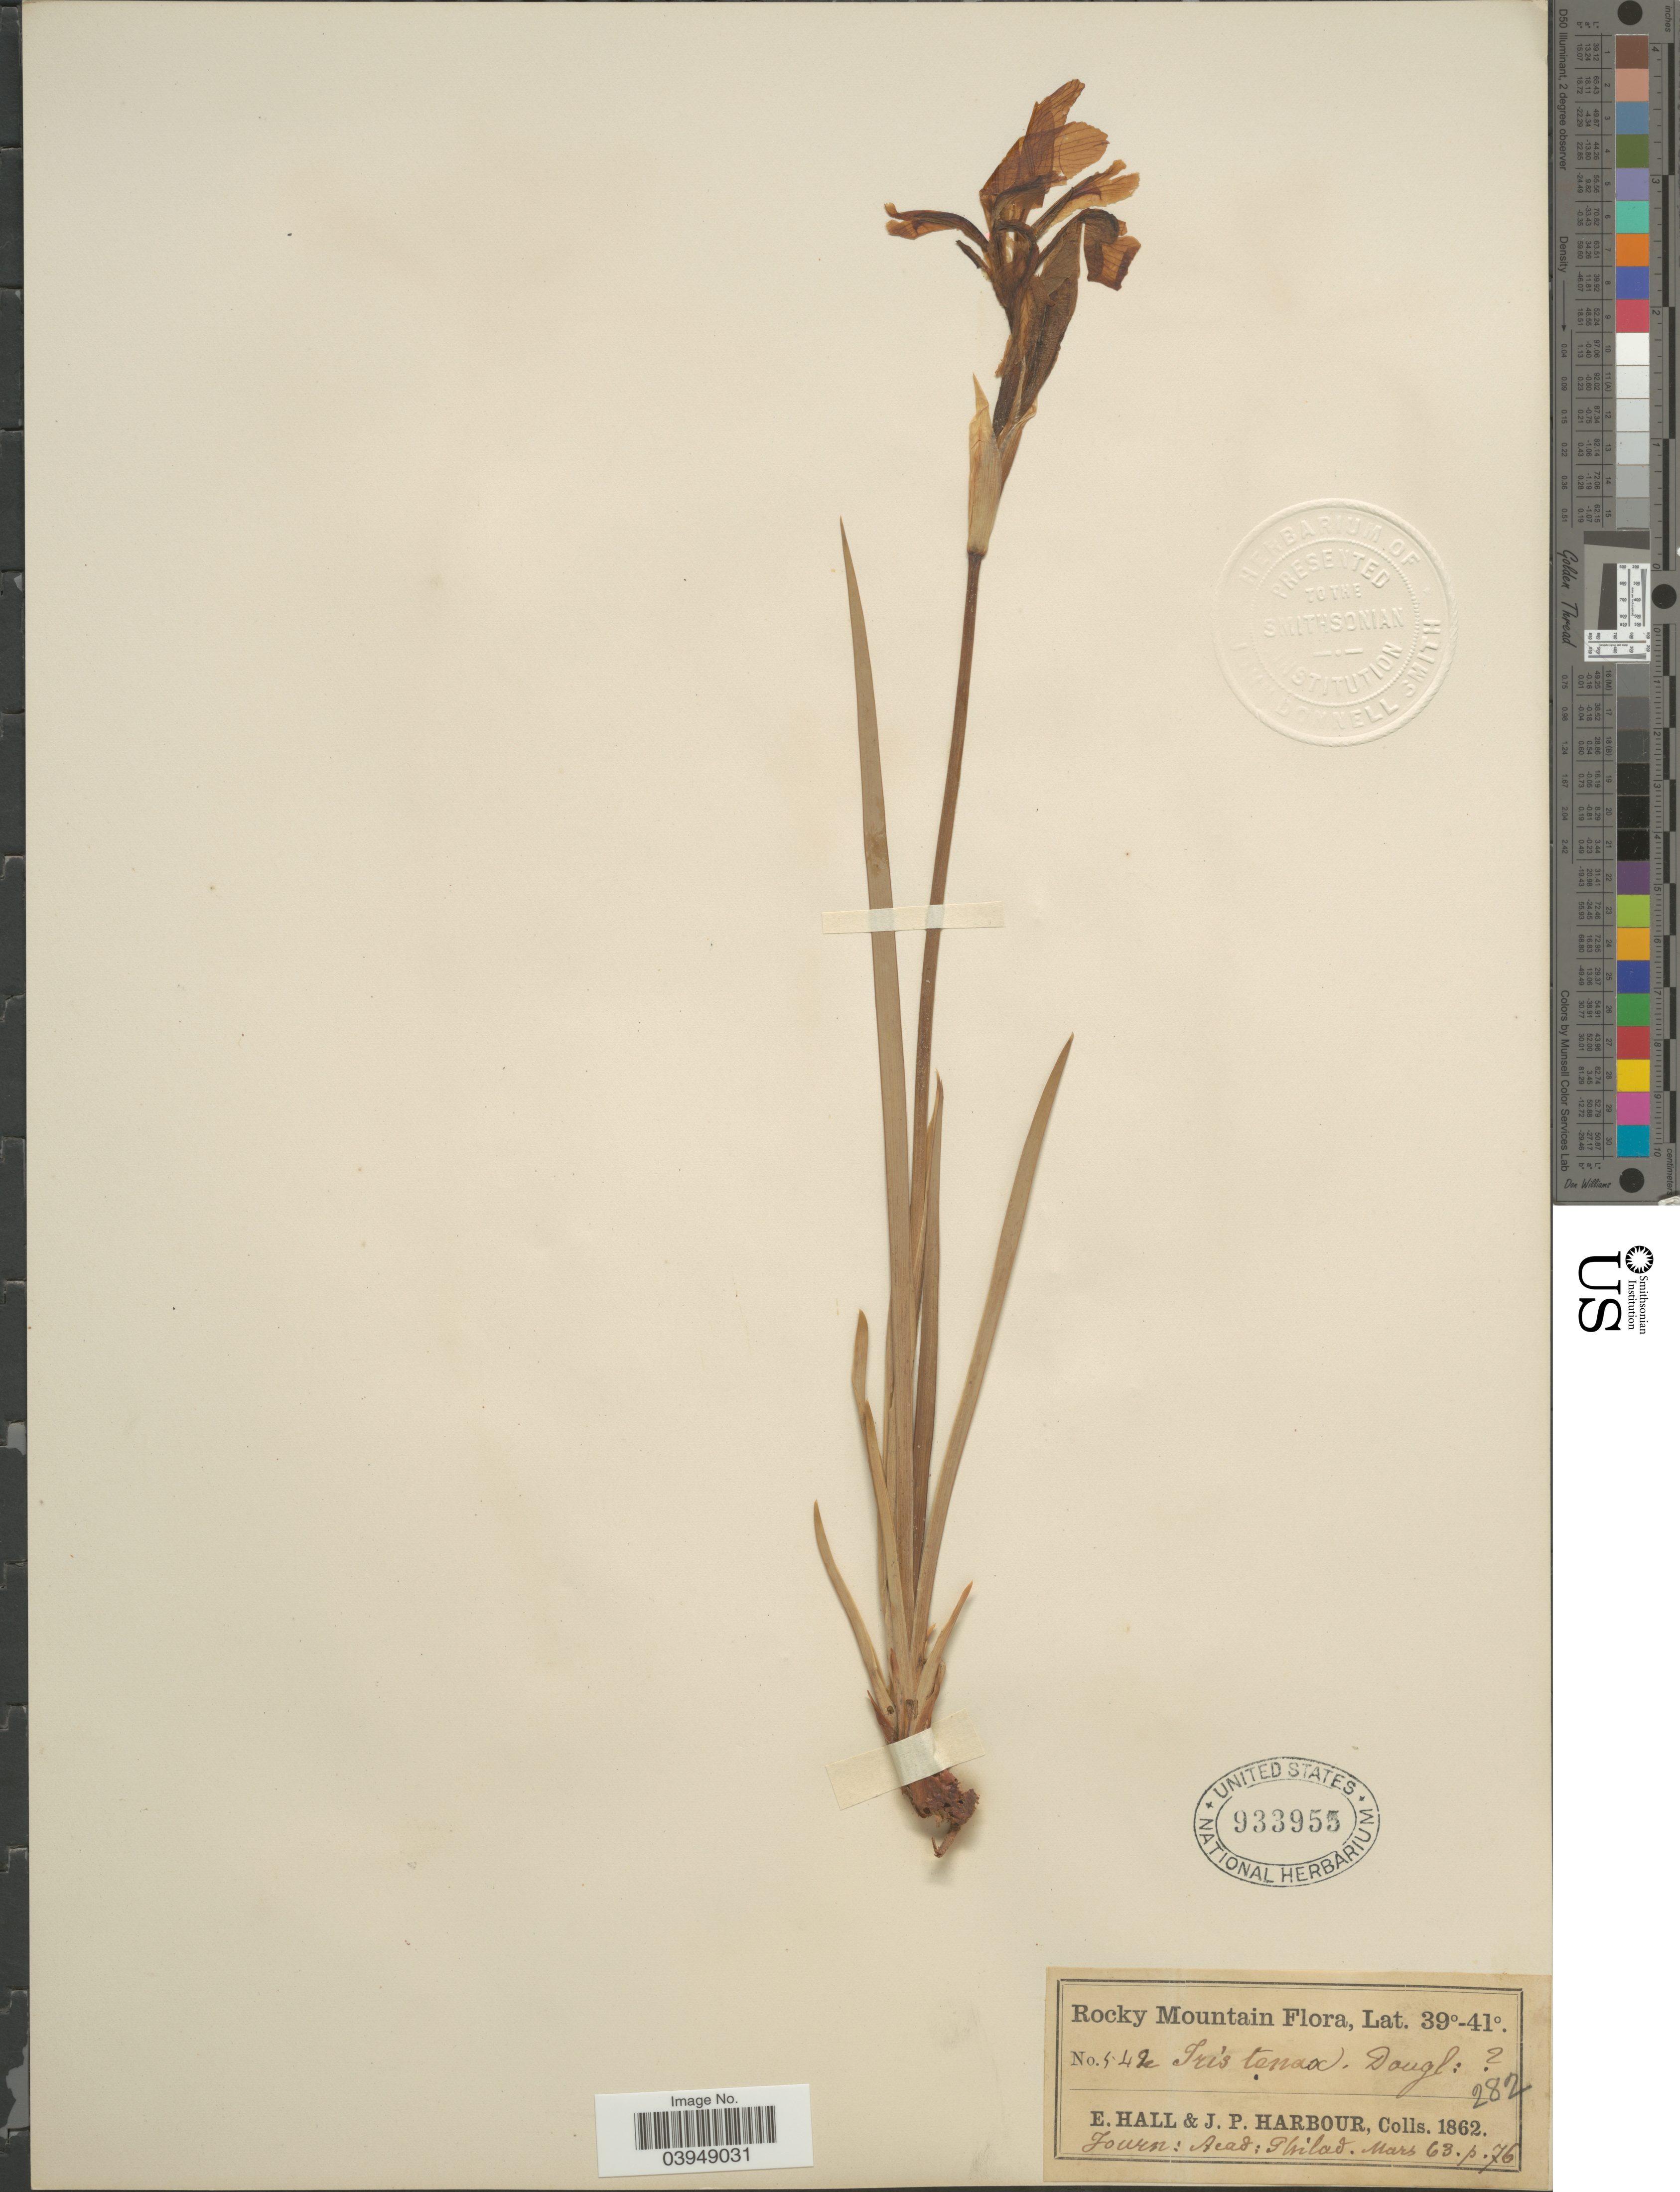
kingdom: Plantae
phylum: Tracheophyta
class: Liliopsida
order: Asparagales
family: Iridaceae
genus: Iris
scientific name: Iris tenax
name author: Douglas ex Lindl.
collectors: E. Hall & J. Harbour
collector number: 542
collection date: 1862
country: United States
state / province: Colorado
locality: Rocky Mountain.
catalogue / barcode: US 933955